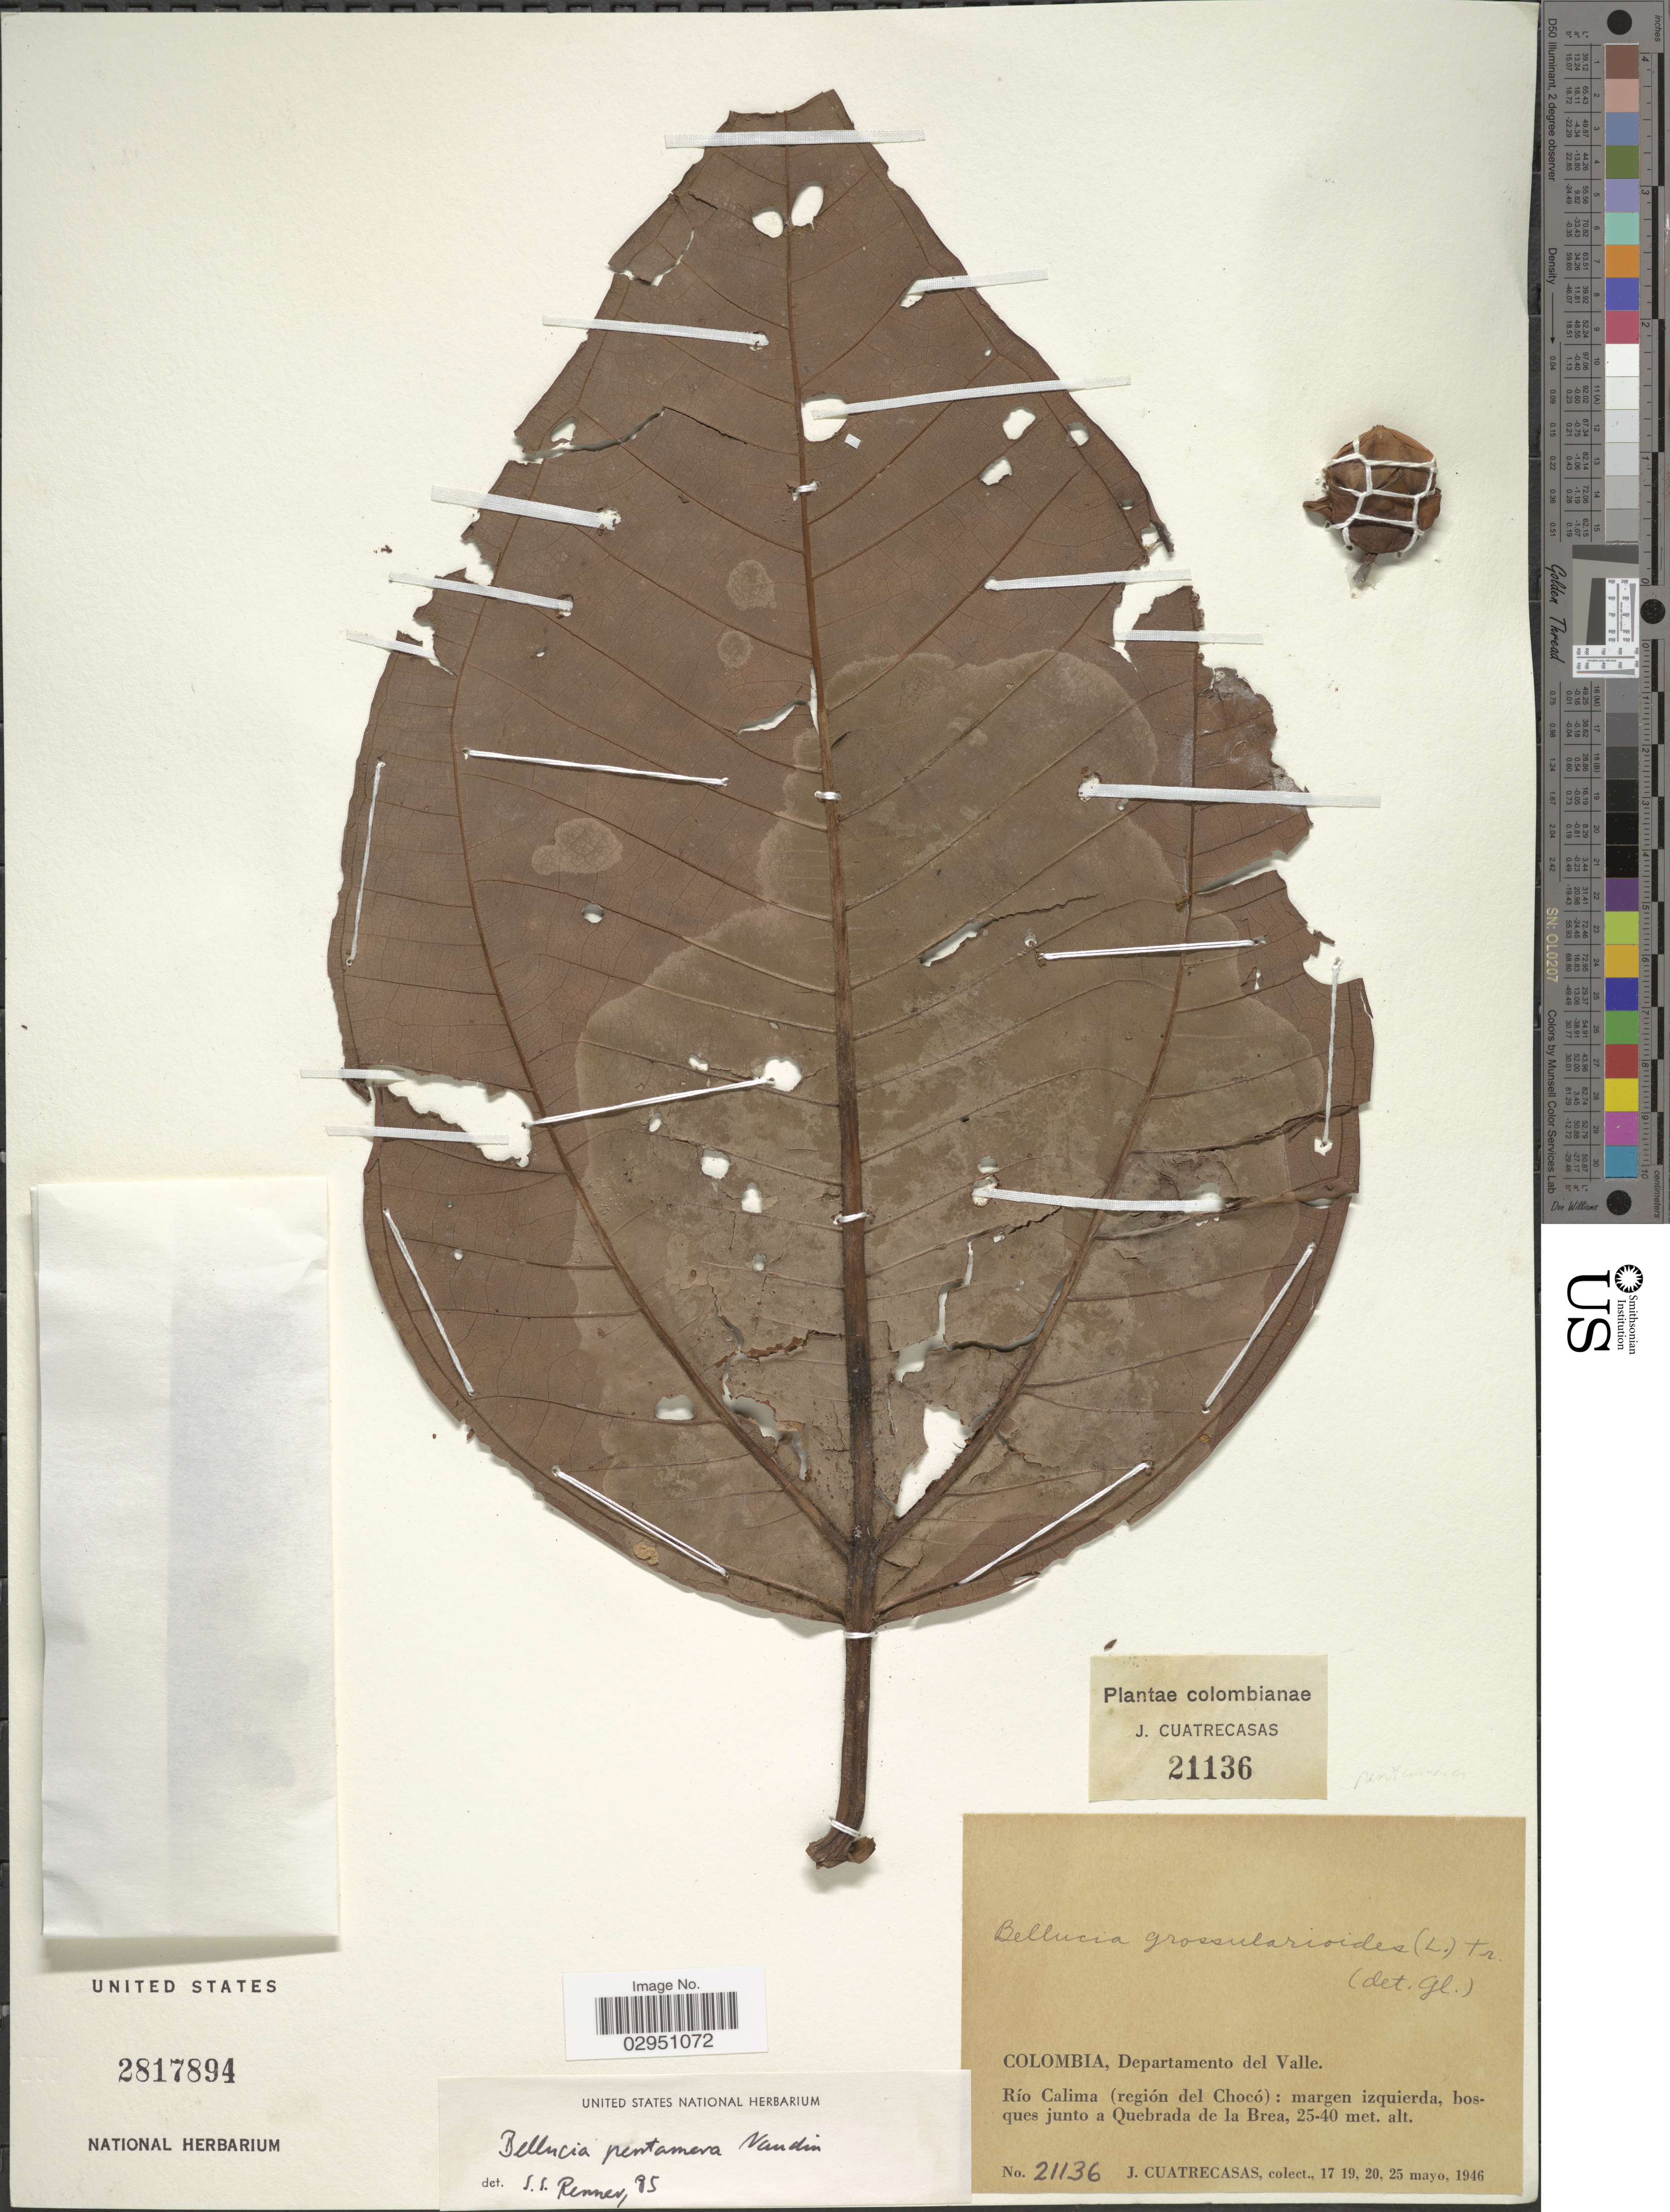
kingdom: Plantae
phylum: Tracheophyta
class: Magnoliopsida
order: Myrtales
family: Melastomataceae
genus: Bellucia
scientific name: Bellucia pentamera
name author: Naudin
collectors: J. Cuatrecasas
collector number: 21136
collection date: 1946-05-17/1946-05-25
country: Colombia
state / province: Valle del Cauca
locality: Departamento del Valle. Río Calima (región del Chocó): margen izquierda, bosques junto a Quebrada de la Brea.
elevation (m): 25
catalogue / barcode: US 2817894